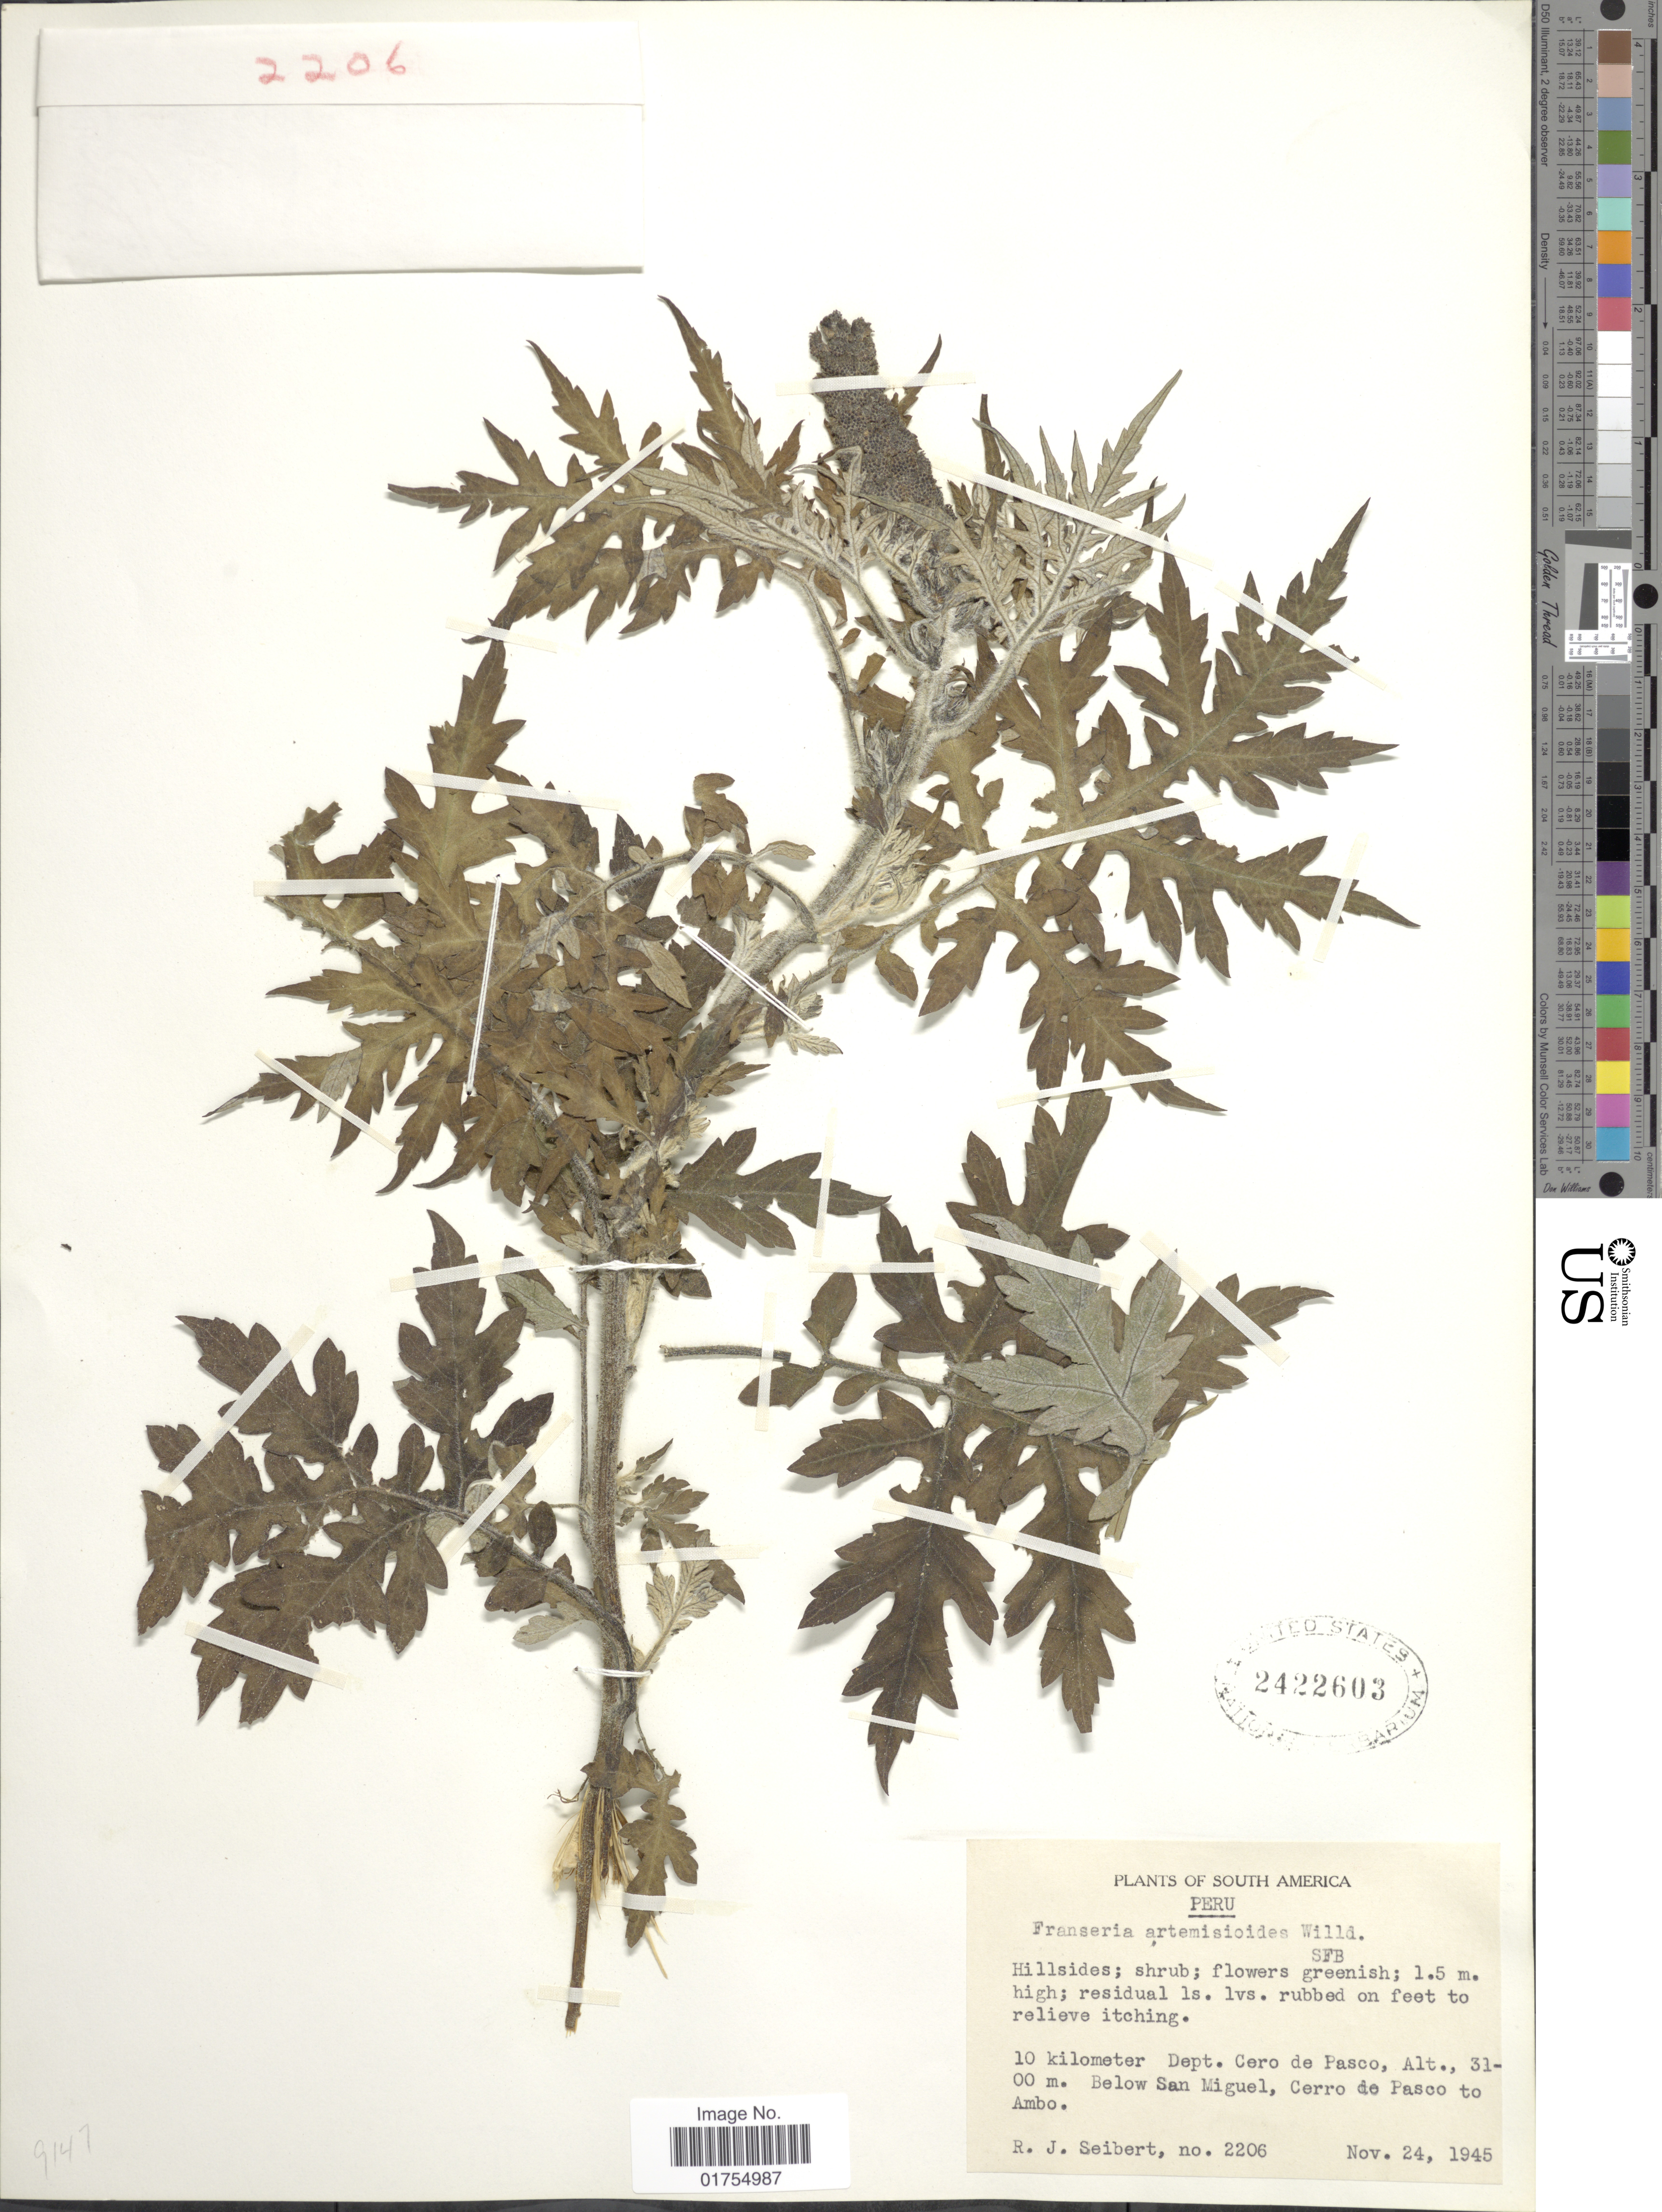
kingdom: Plantae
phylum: Tracheophyta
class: Magnoliopsida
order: Asterales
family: Asteraceae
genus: Franseria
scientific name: Franseria artemisioides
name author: Willd.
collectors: R. J. Seibert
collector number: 2206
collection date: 1945-11-24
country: Peru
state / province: Pasco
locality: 10 kilometer. Below San Miguel, Cerro de Pasco to Ambo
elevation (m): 3100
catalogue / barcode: US 2422603